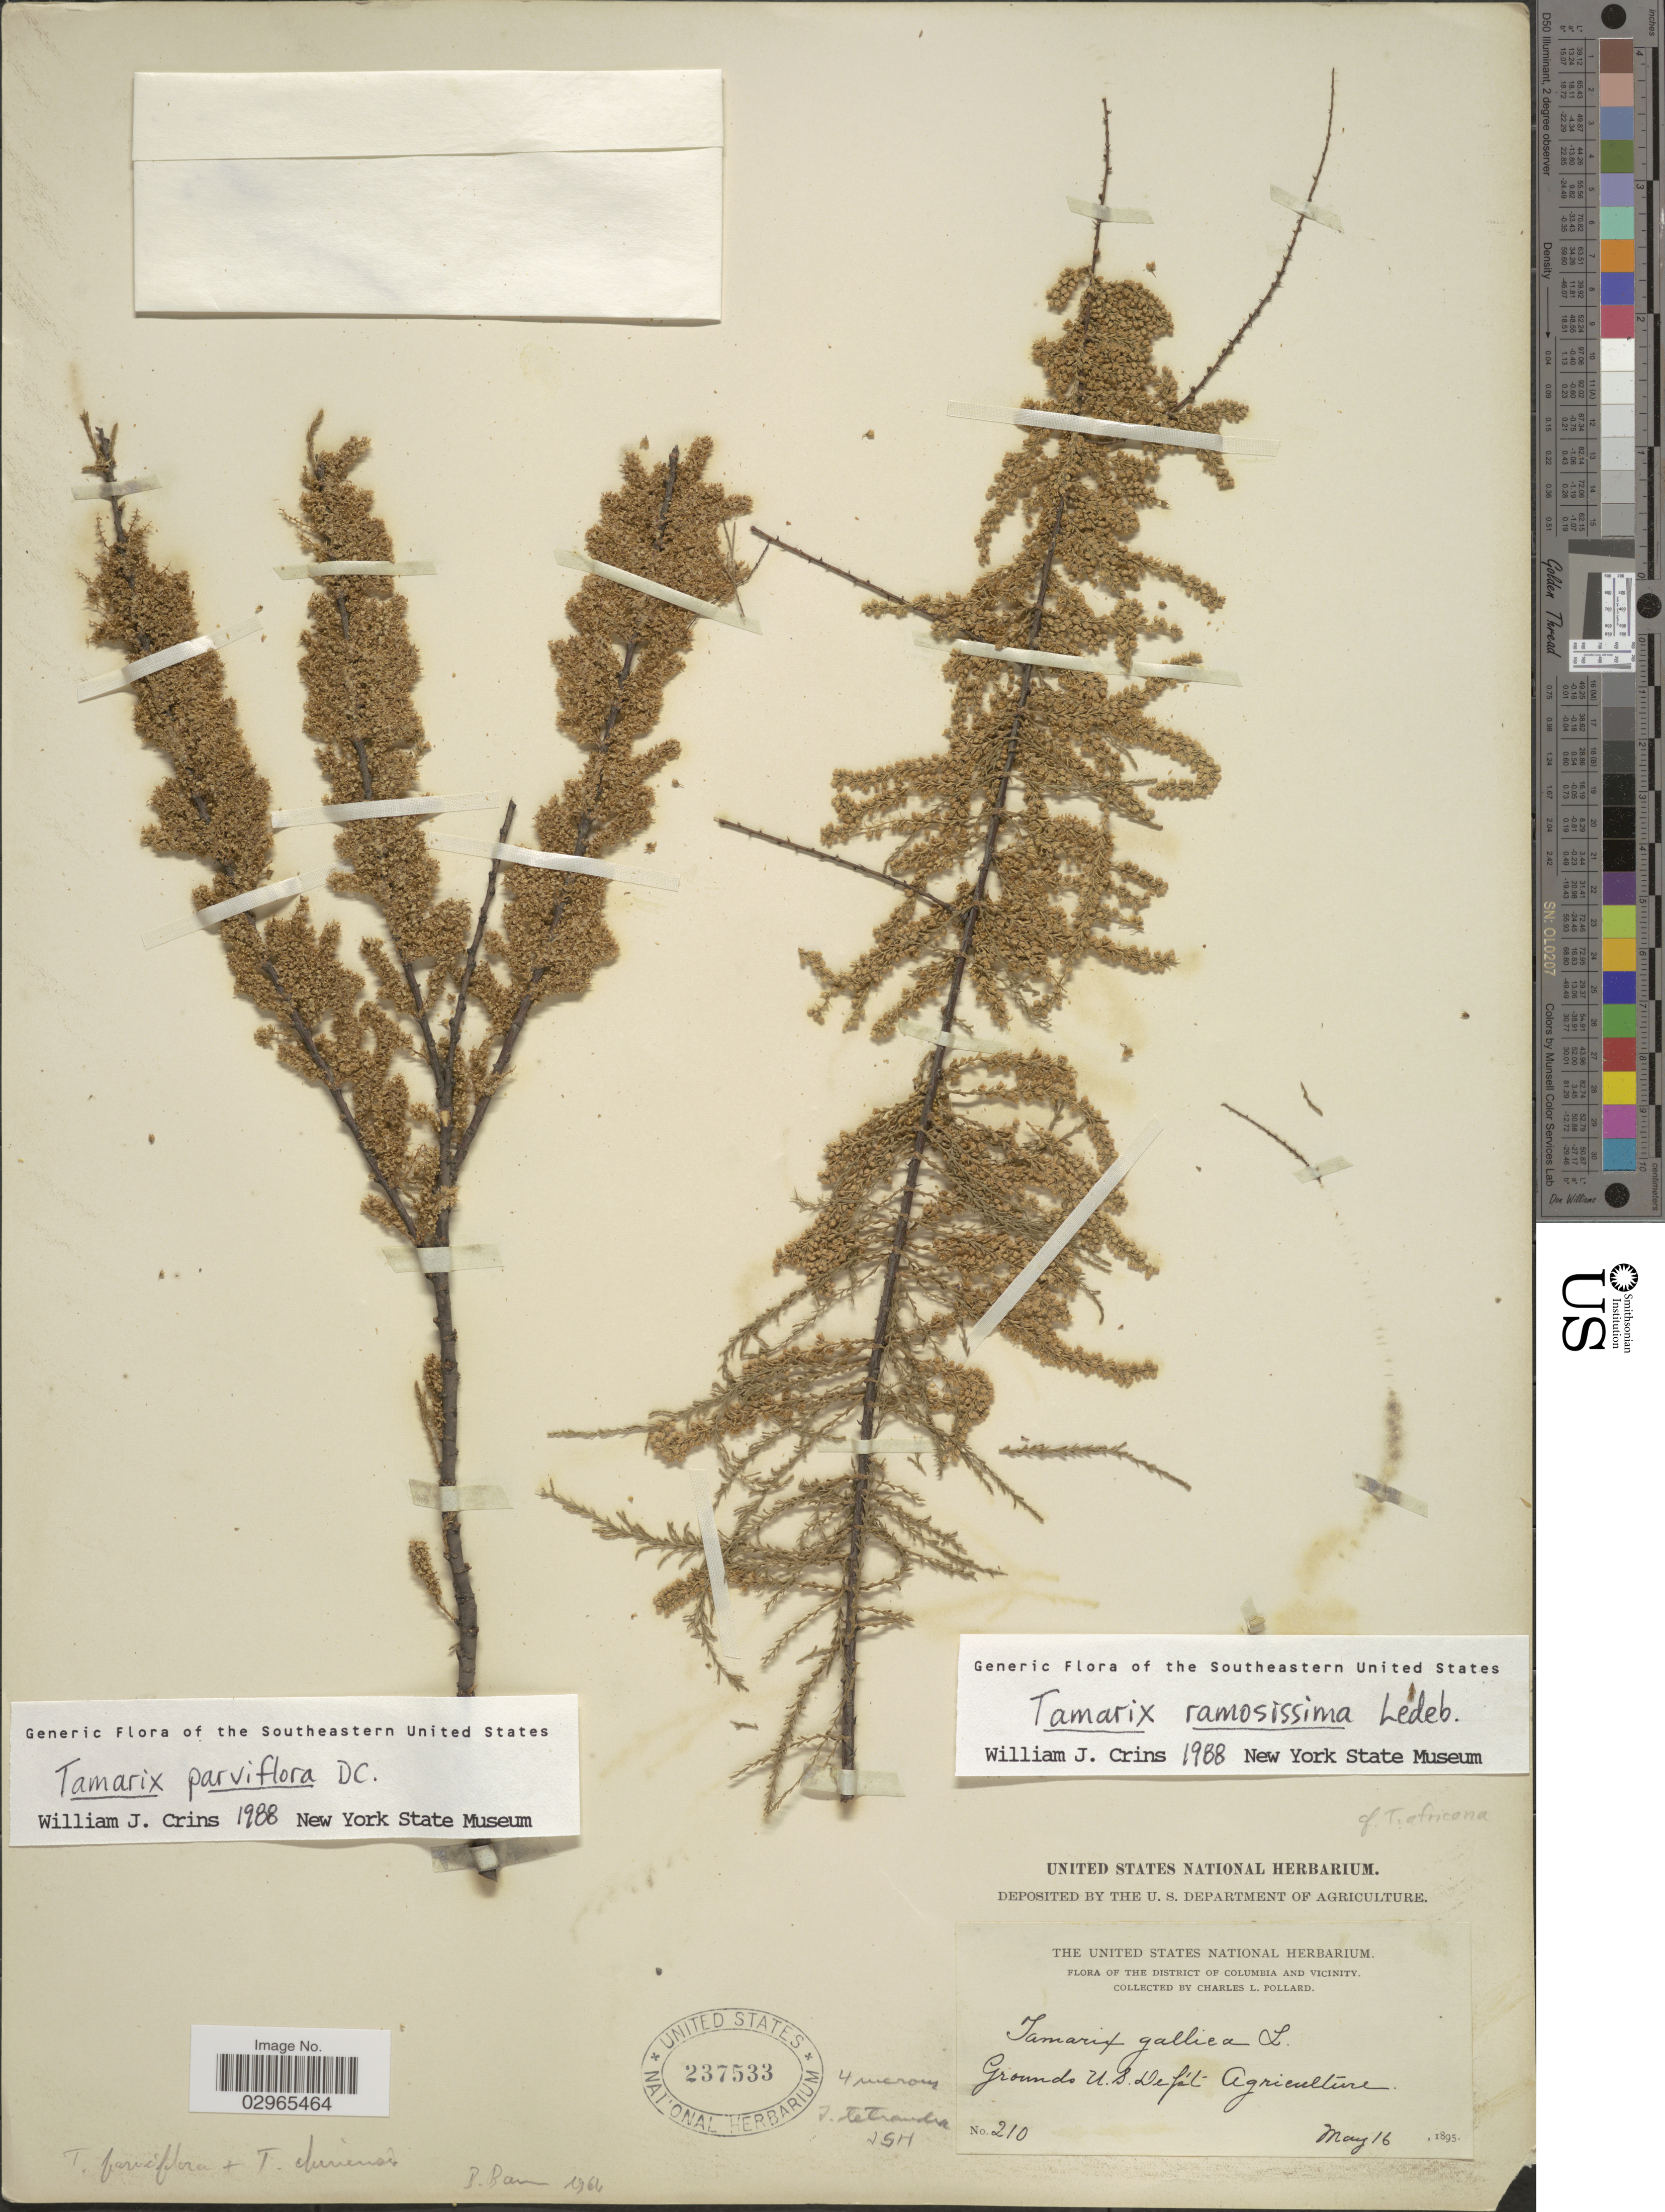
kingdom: Plantae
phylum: Tracheophyta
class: Magnoliopsida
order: Caryophyllales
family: Tamaricaceae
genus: Tamarix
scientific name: Tamarix parviflora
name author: DC.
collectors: C. L. Pollard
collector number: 210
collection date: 1895-05-16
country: United States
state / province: District of Columbia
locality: The District of Columbia and Vicinity. Grounds U.S. Dept Agriculture.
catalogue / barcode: US 237533